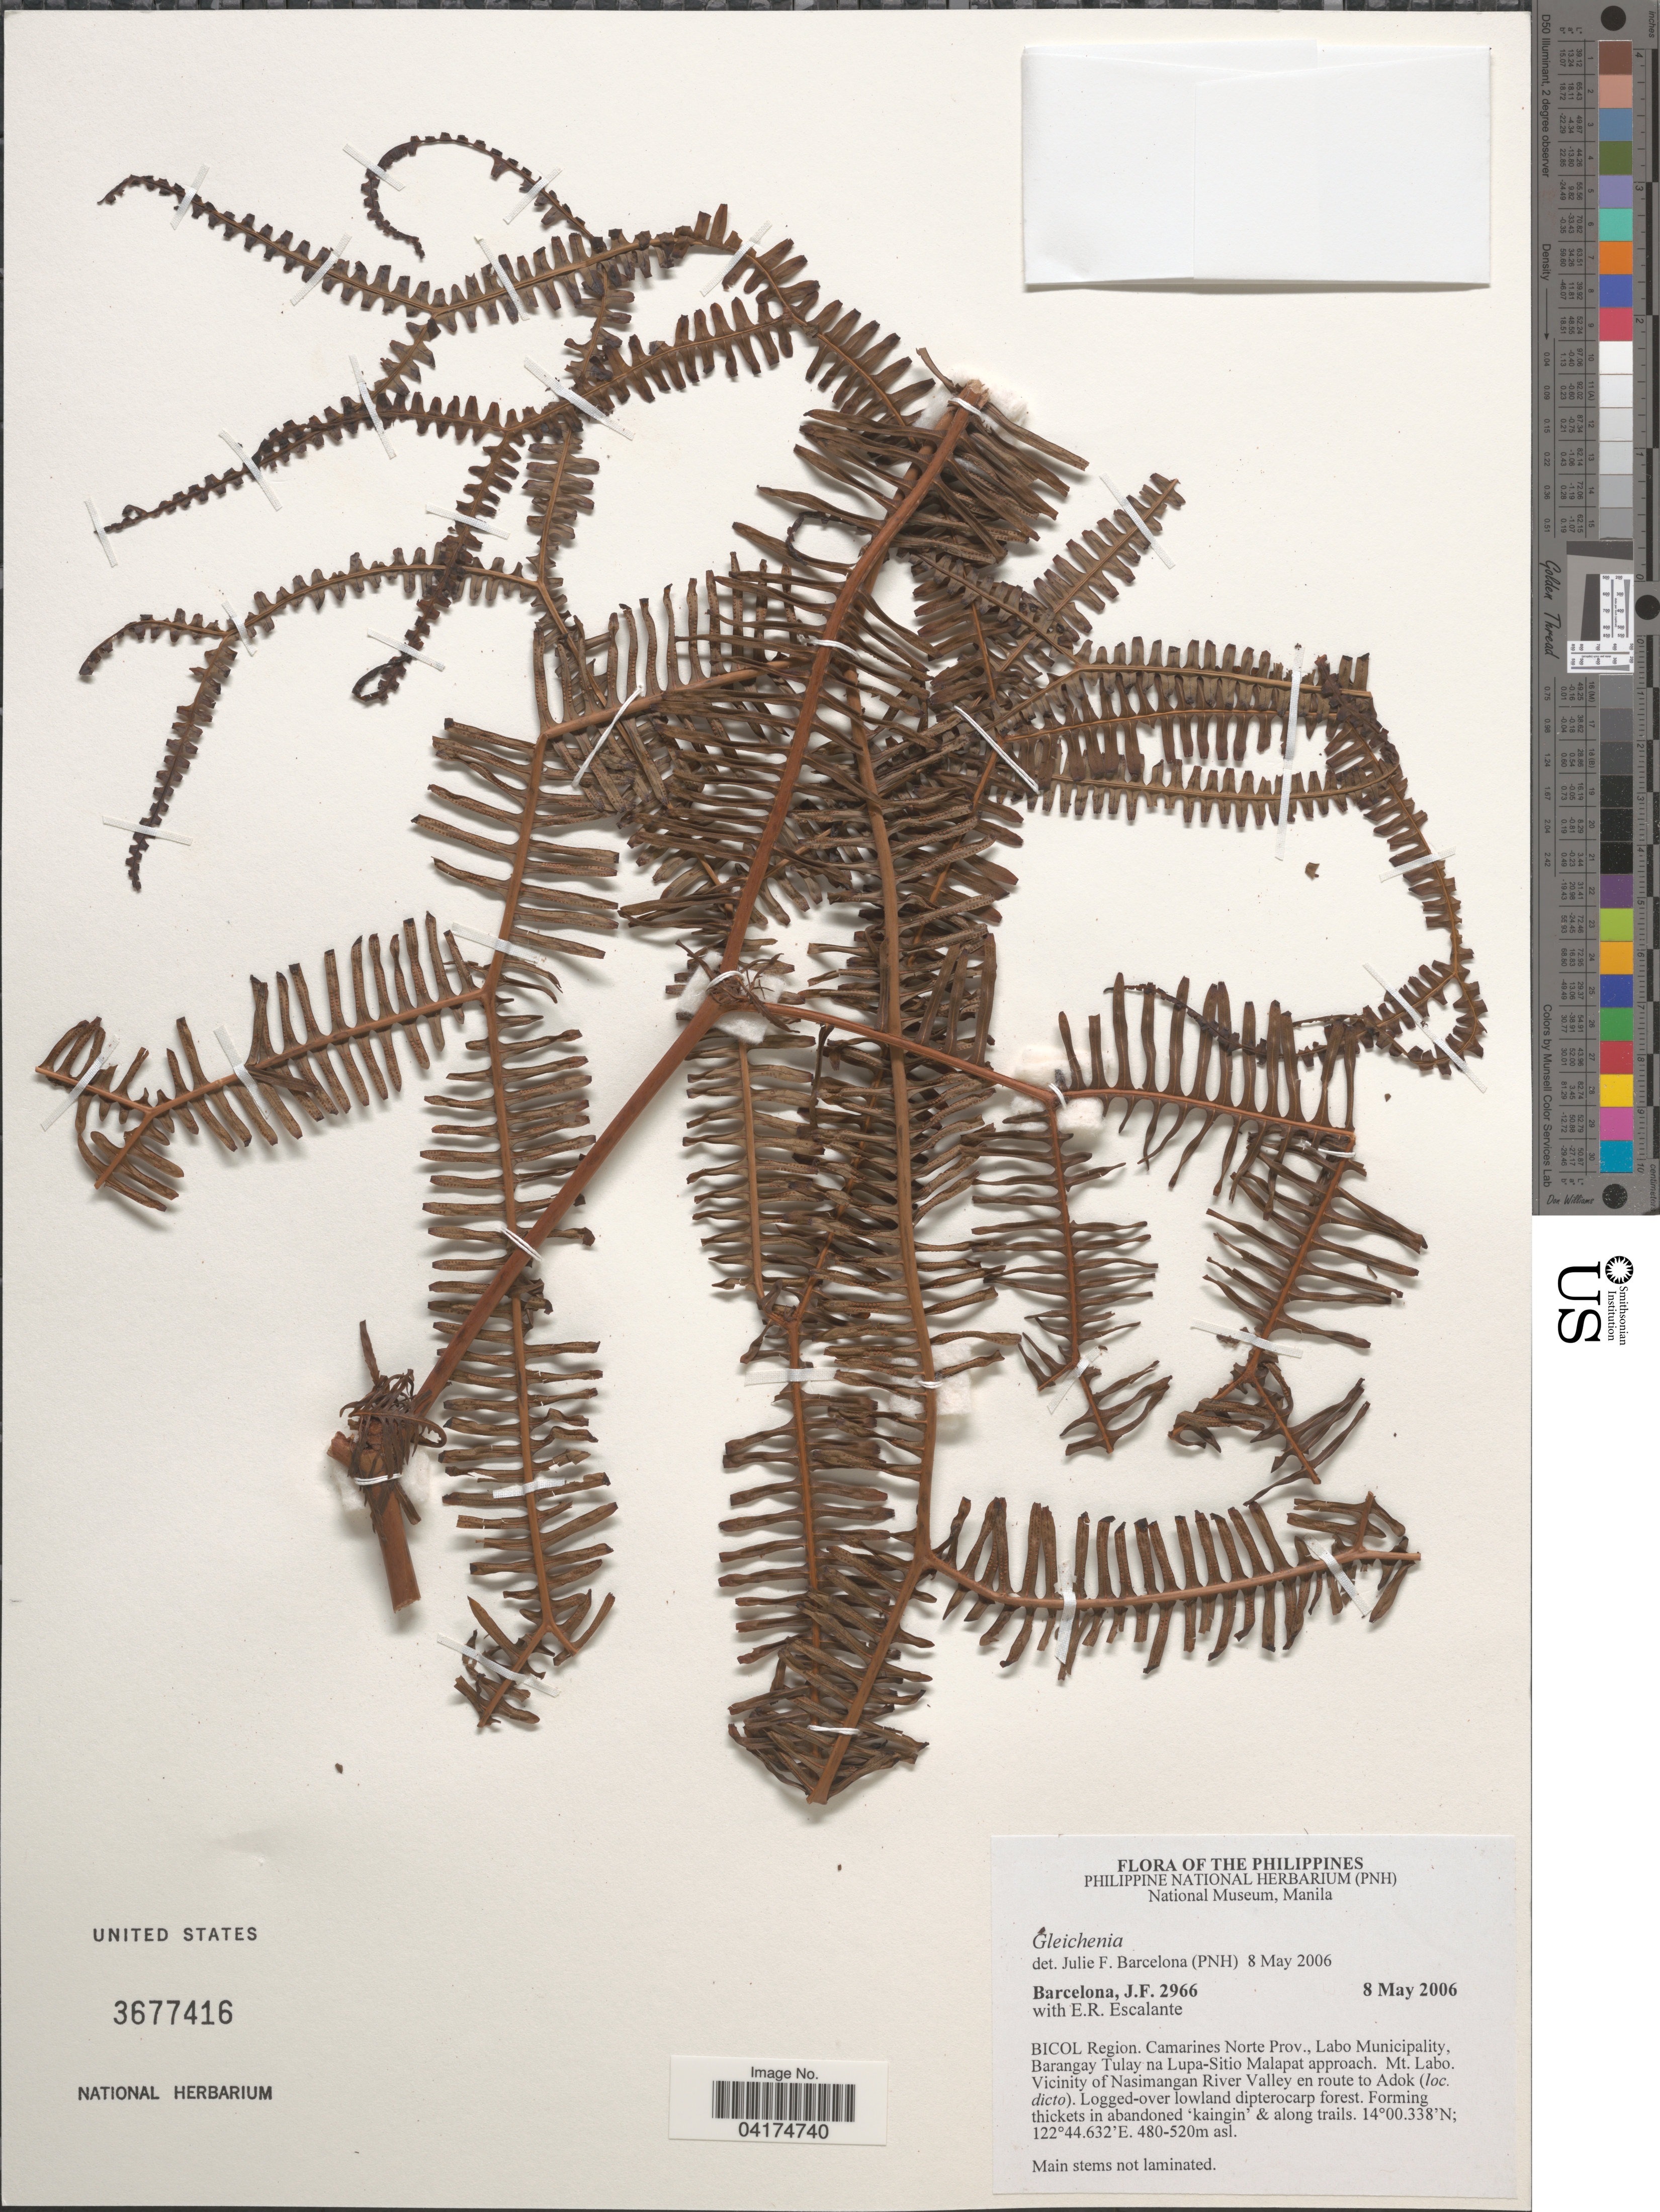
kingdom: Plantae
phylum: Tracheophyta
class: Polypodiopsida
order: Gleicheniales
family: Gleicheniaceae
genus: Gleichenia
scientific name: Gleichenia sp.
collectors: J. F. Barcelona & E. Escalante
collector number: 2966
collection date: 2006-05-08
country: Philippines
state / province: Bicol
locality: BICOL Region. Camarines Norte Prov., Labo Municipality, Barangay Tulay na Lupa-Sitio Malapat approach. Mt. Labo. Vicinity of Nasimangan River Valley en route to Adok.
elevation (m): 480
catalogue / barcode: US 3677416